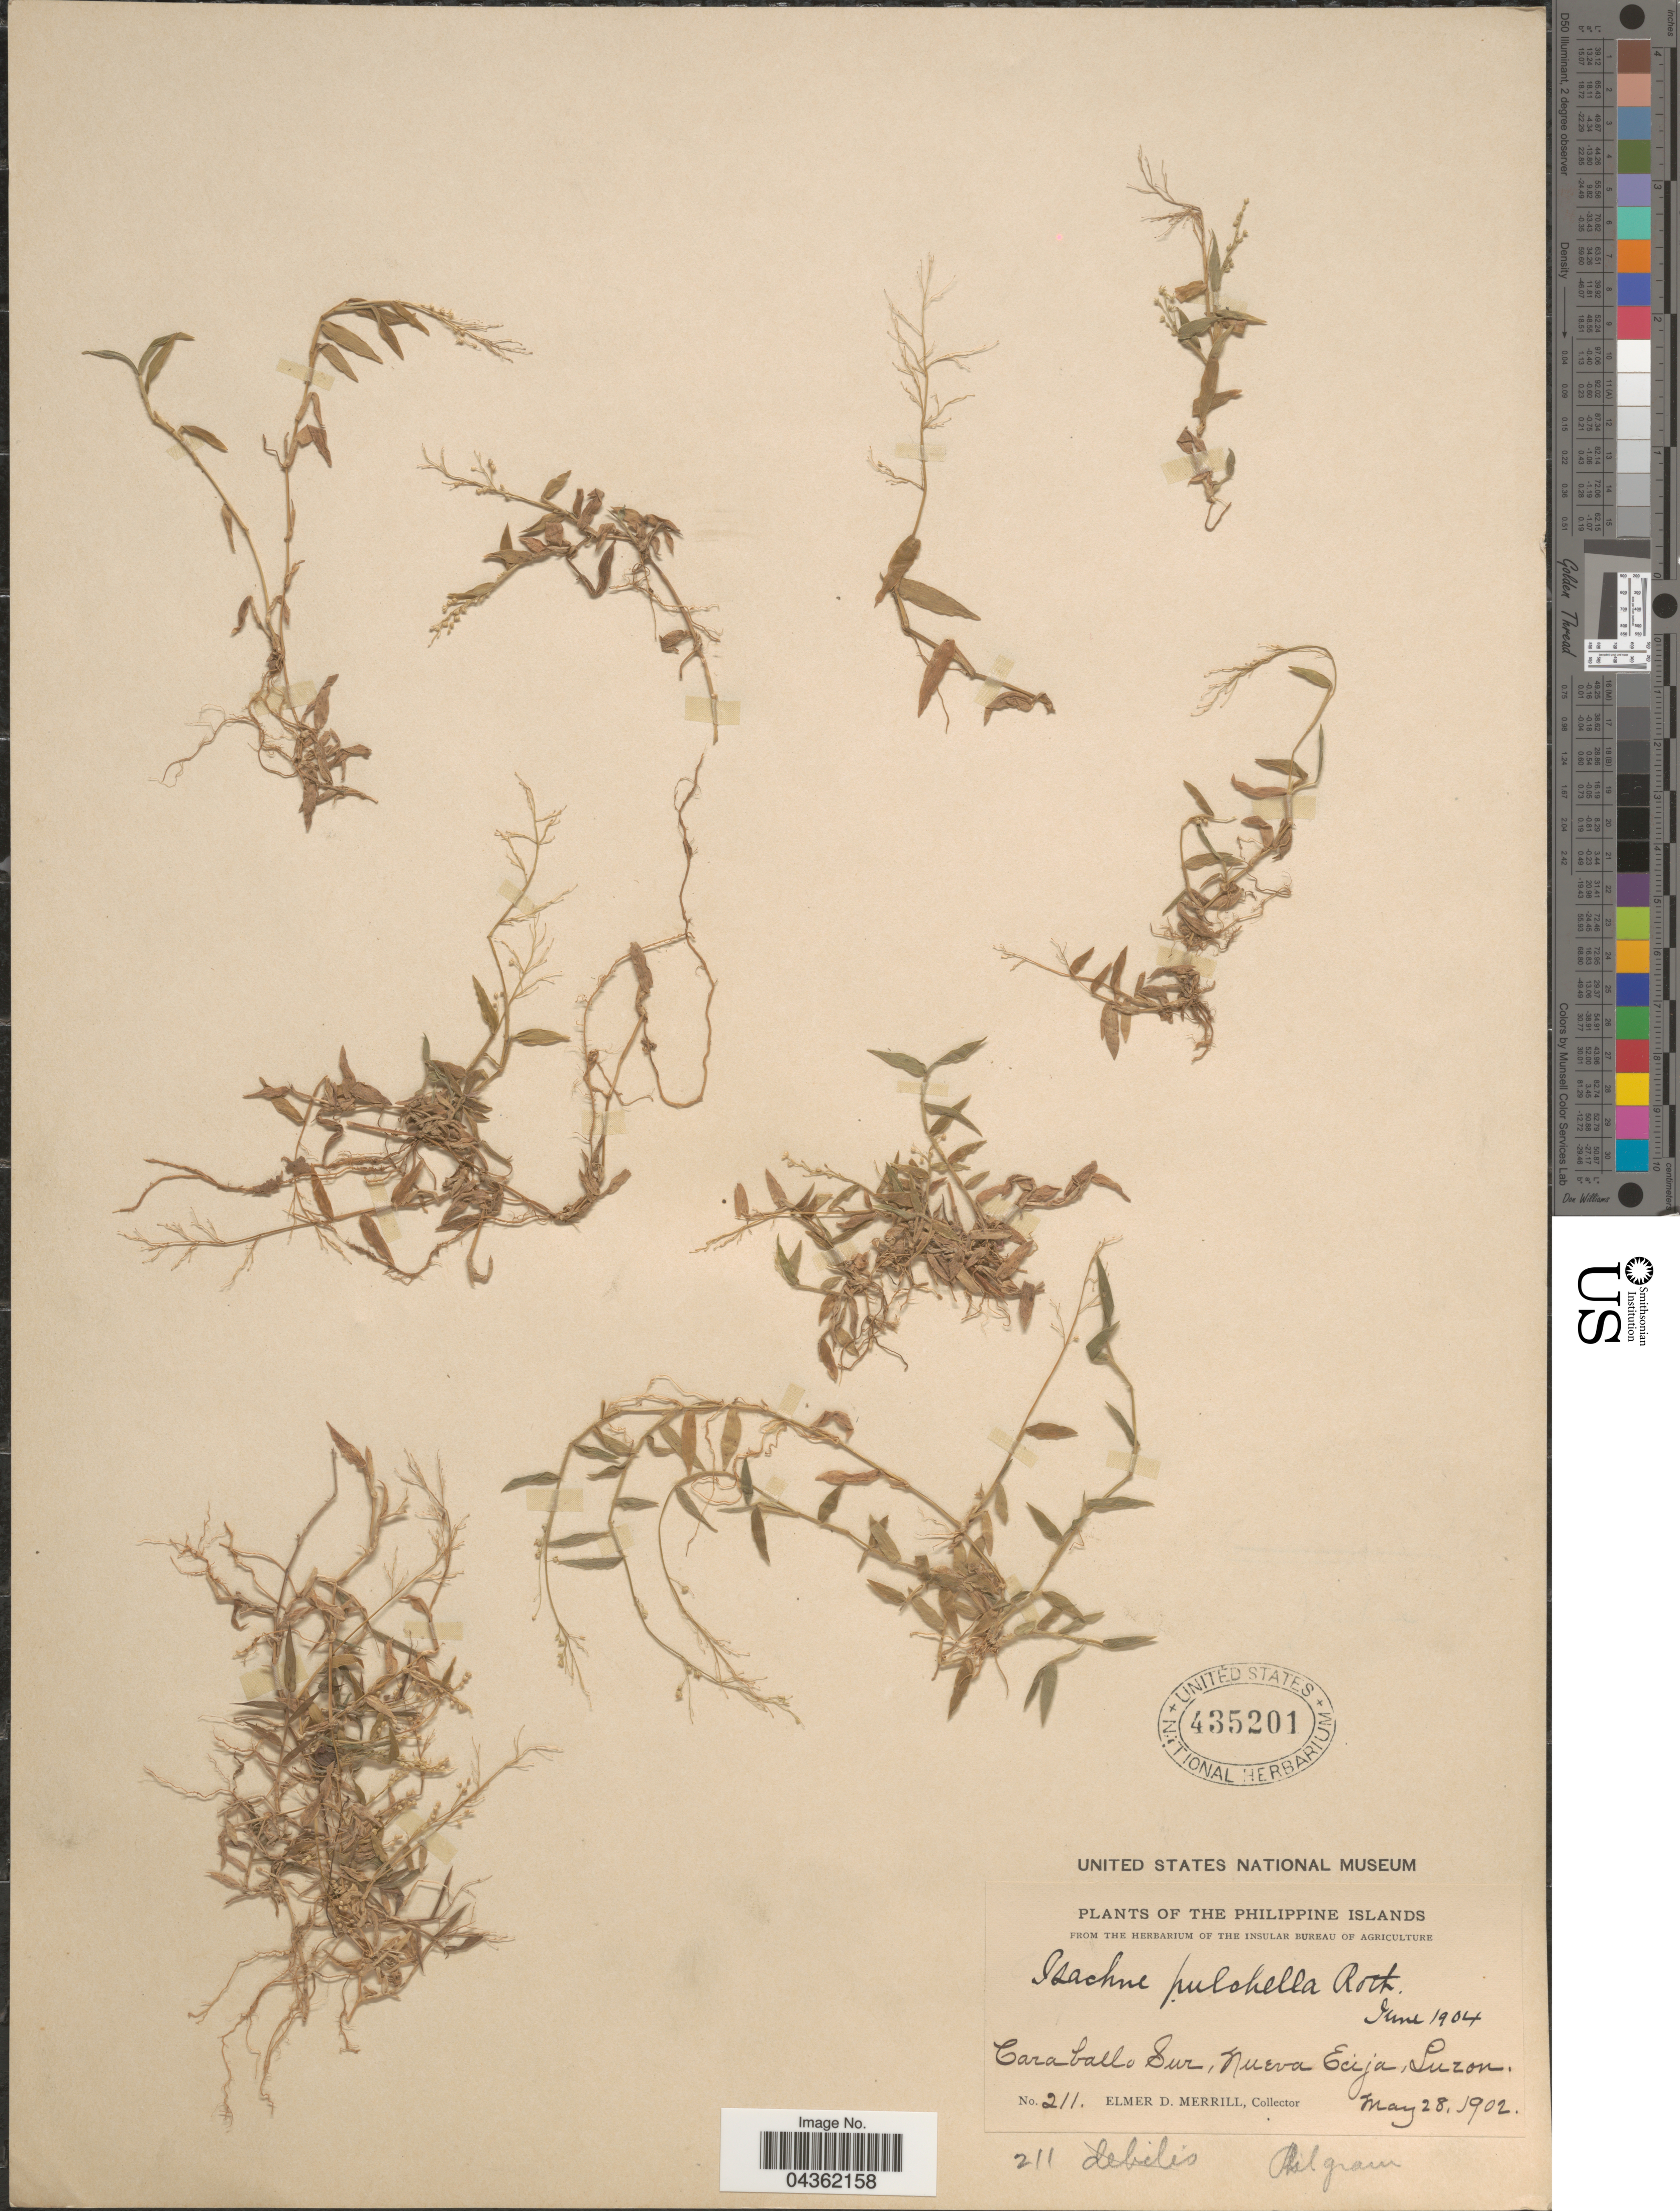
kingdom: Plantae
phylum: Tracheophyta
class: Liliopsida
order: Poales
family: Poaceae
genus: Isachne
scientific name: Isachne myosotis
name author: Nees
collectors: E. D. Merrill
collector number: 211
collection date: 1902-05-28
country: Philippines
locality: Caraballo Sur, Nueva Ecija, Luzon.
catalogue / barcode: US 435201